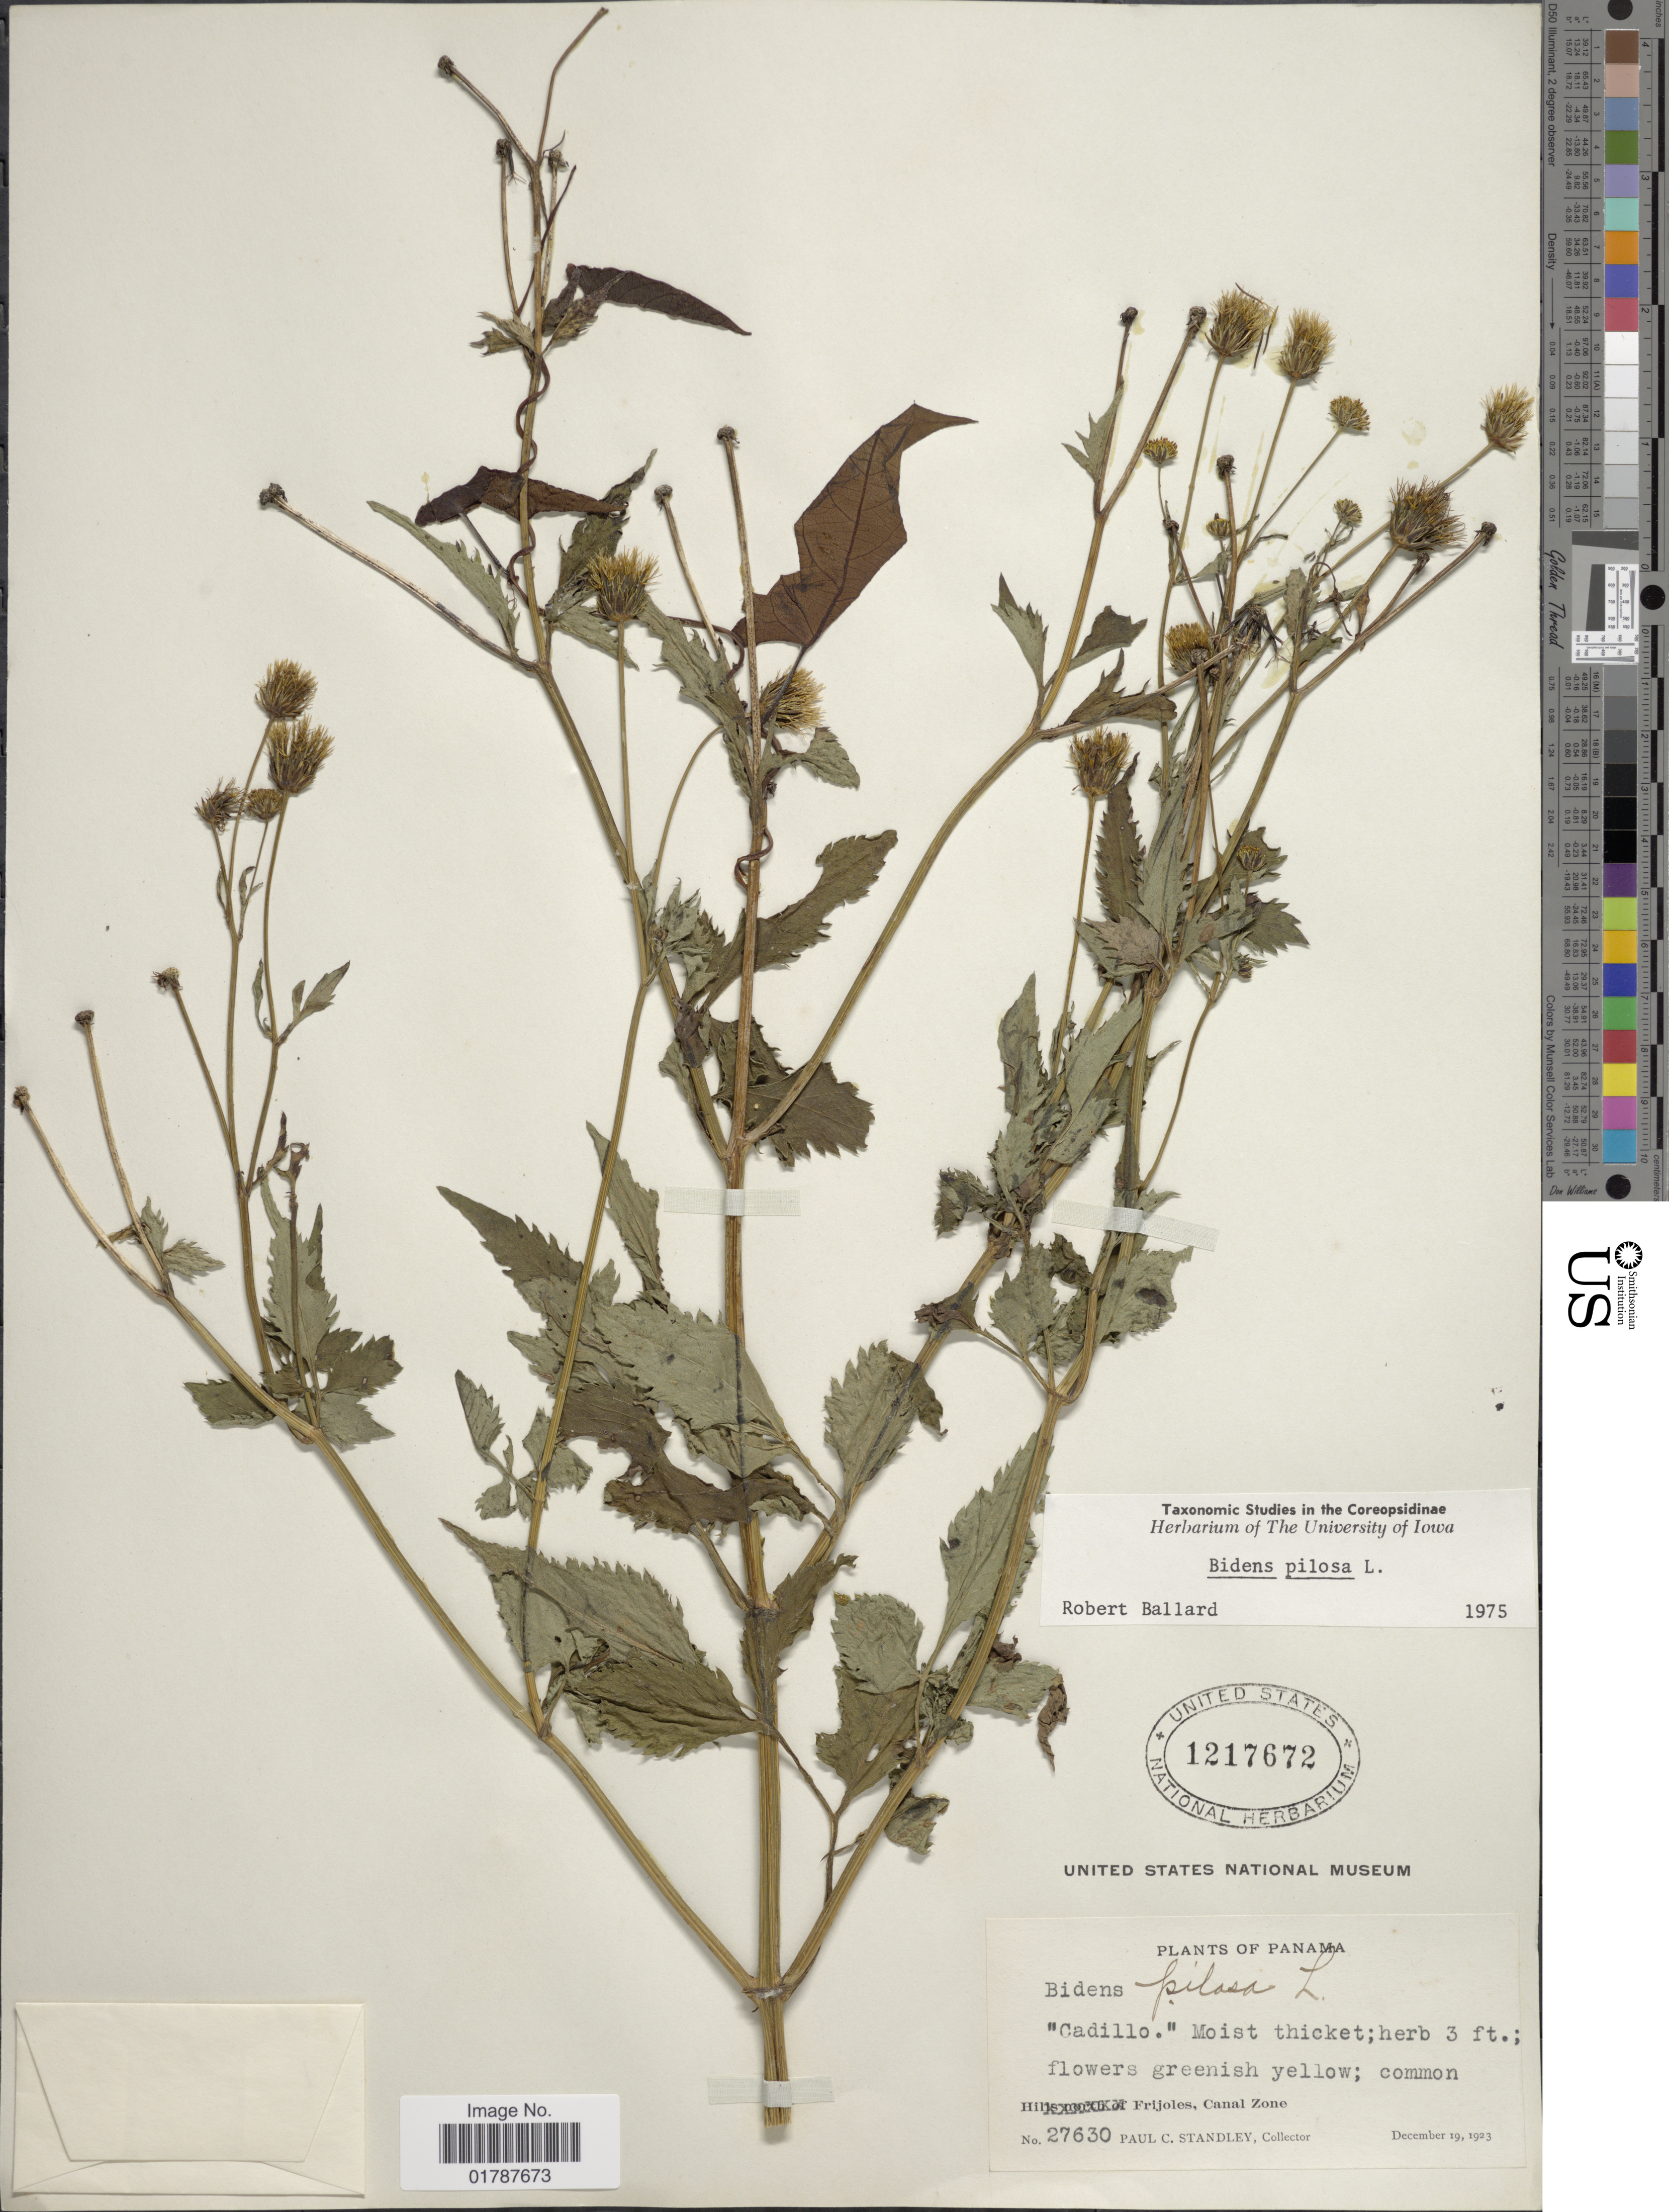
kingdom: Plantae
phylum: Tracheophyta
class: Magnoliopsida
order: Asterales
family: Asteraceae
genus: Bidens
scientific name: Bidens pilosa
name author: L.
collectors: P. C. Standley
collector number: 27630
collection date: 1923-12-19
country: Panama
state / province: Colón / Panamá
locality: Frijoles, Canal Zone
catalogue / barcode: US 1217672